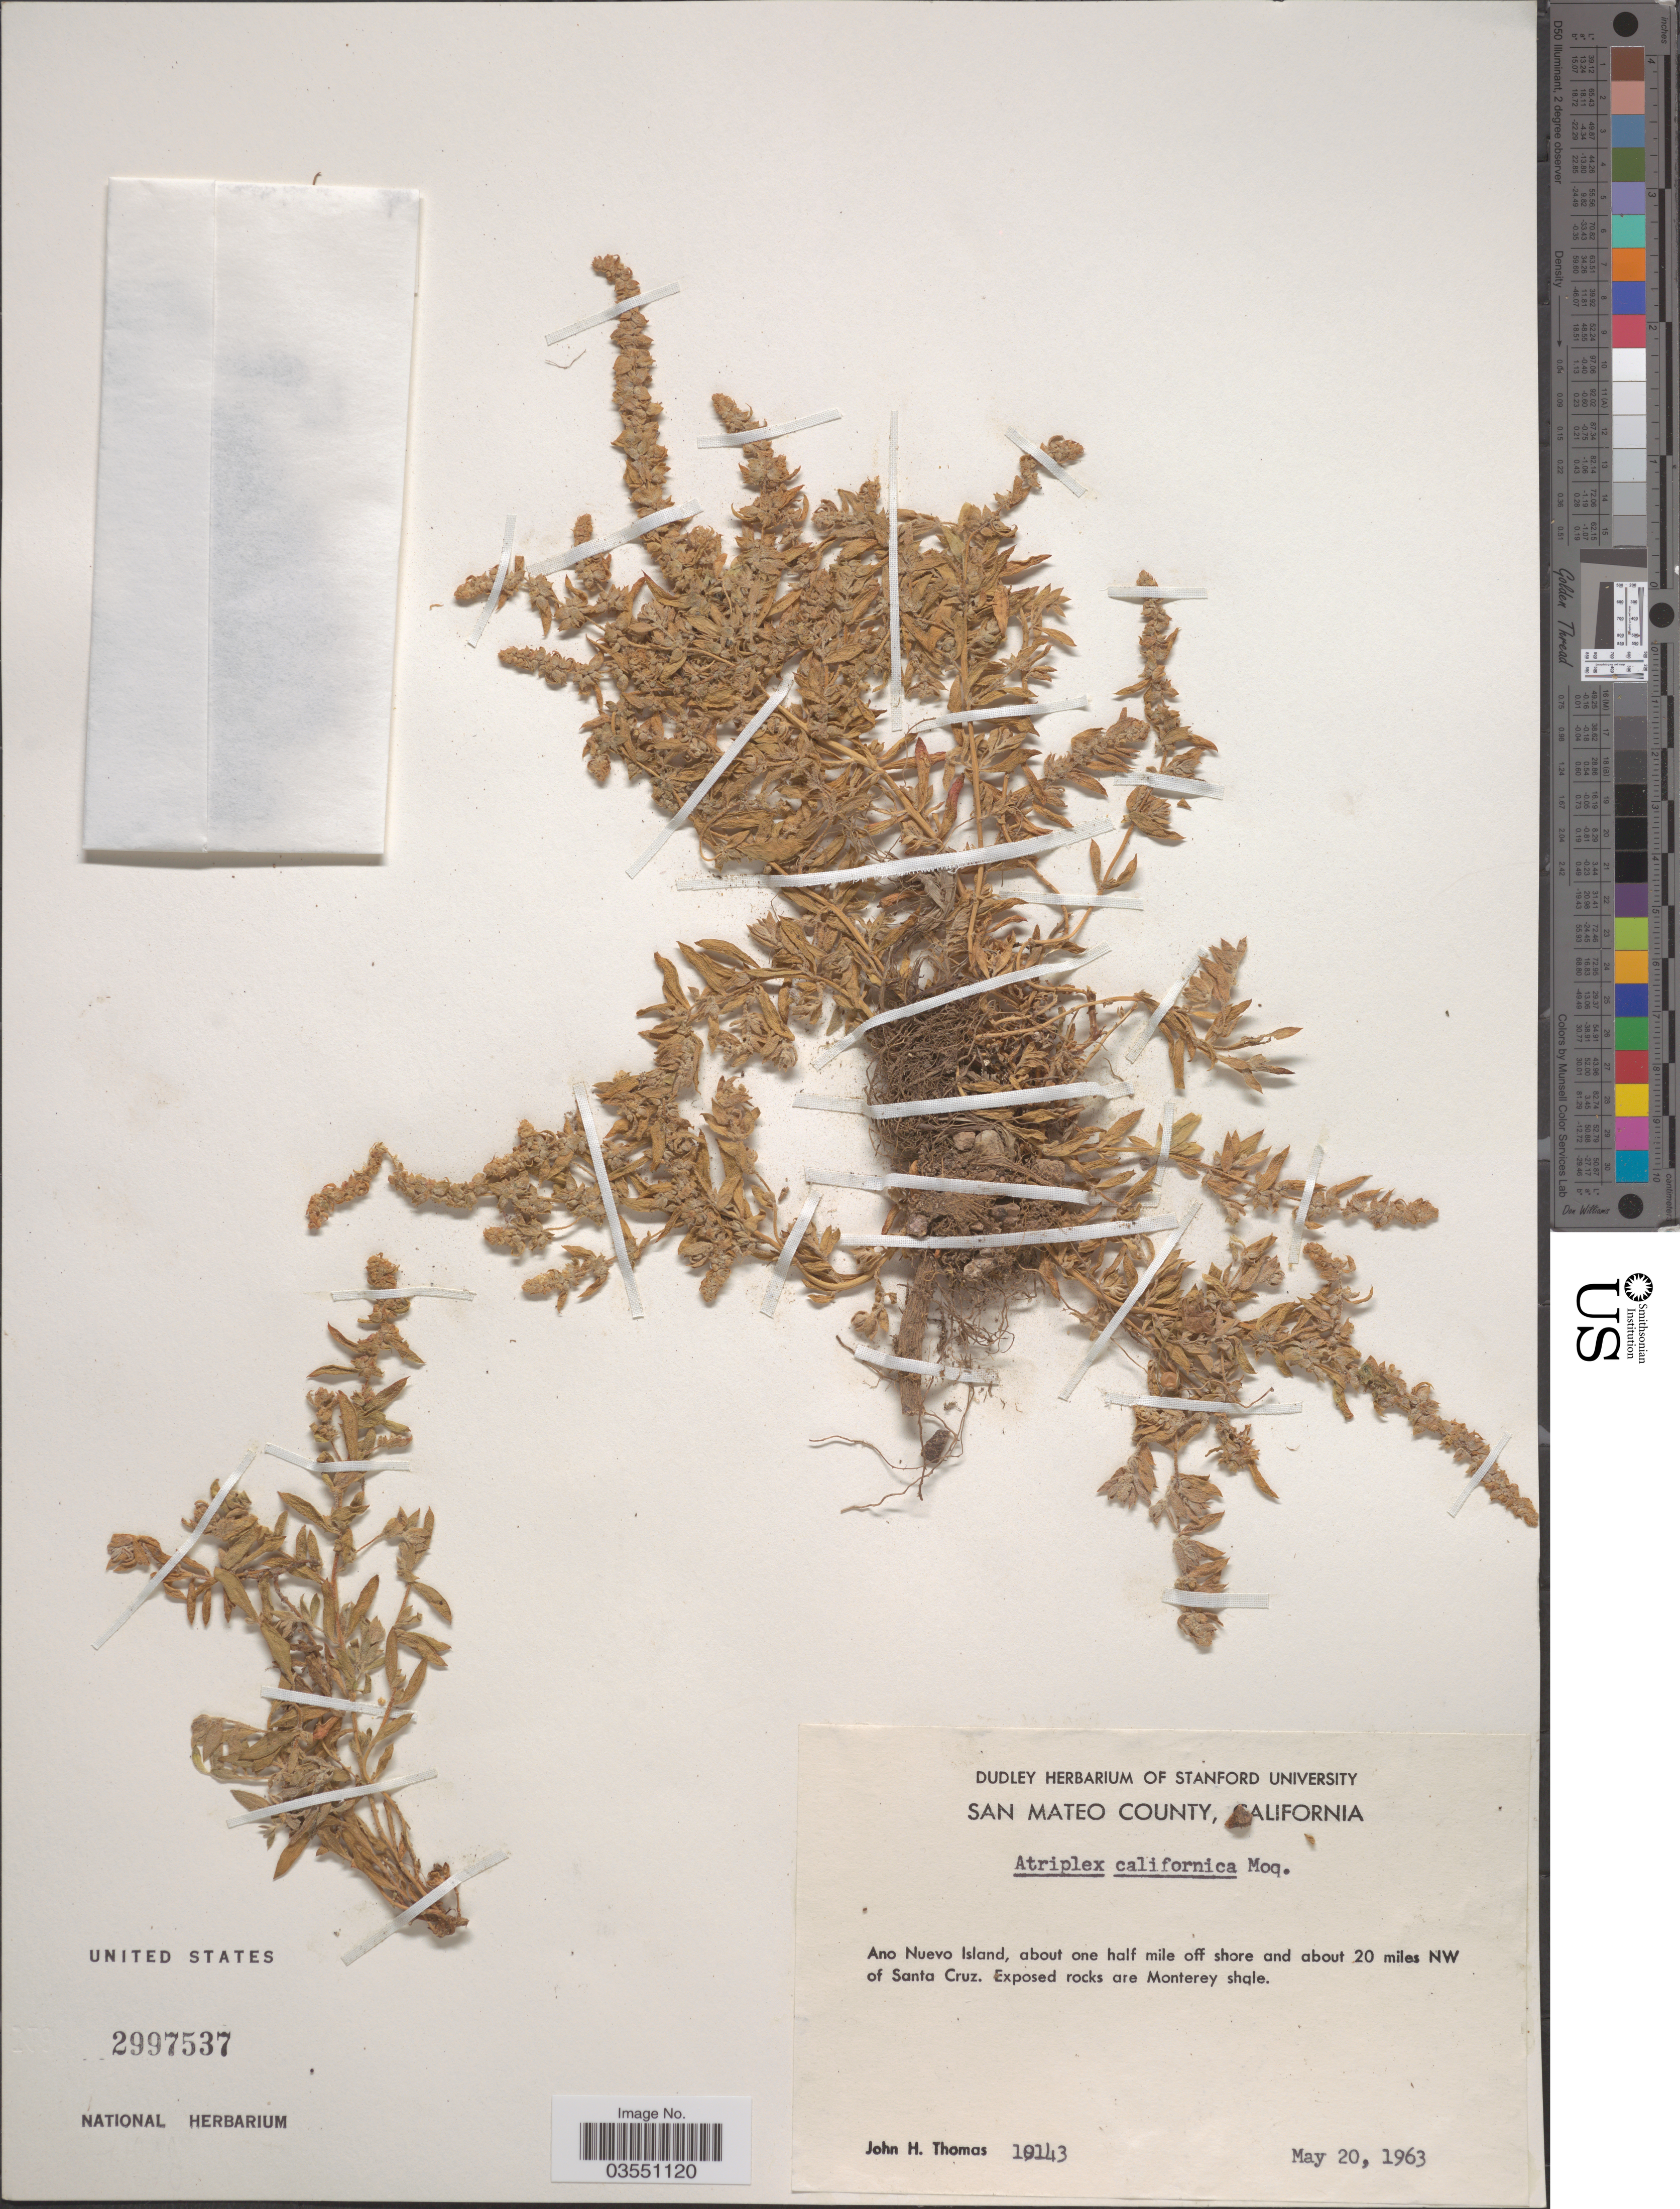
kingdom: Plantae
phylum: Tracheophyta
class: Magnoliopsida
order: Caryophyllales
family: Amaranthaceae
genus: Extriplex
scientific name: Extriplex californica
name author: (Moq.) E.H. Zacharias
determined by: Strong, Mark T., (BOT), Smithsonian Institution - National Museum of Natural History (UNITED STATES)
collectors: J. H. Thomas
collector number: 10143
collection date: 1963-05-20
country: United States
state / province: California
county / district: San Mateo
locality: San Mateo County. Ano Nuevo Island, about one half mile off shore and about 20 miles NW of Santa Cruz.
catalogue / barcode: US 2997537